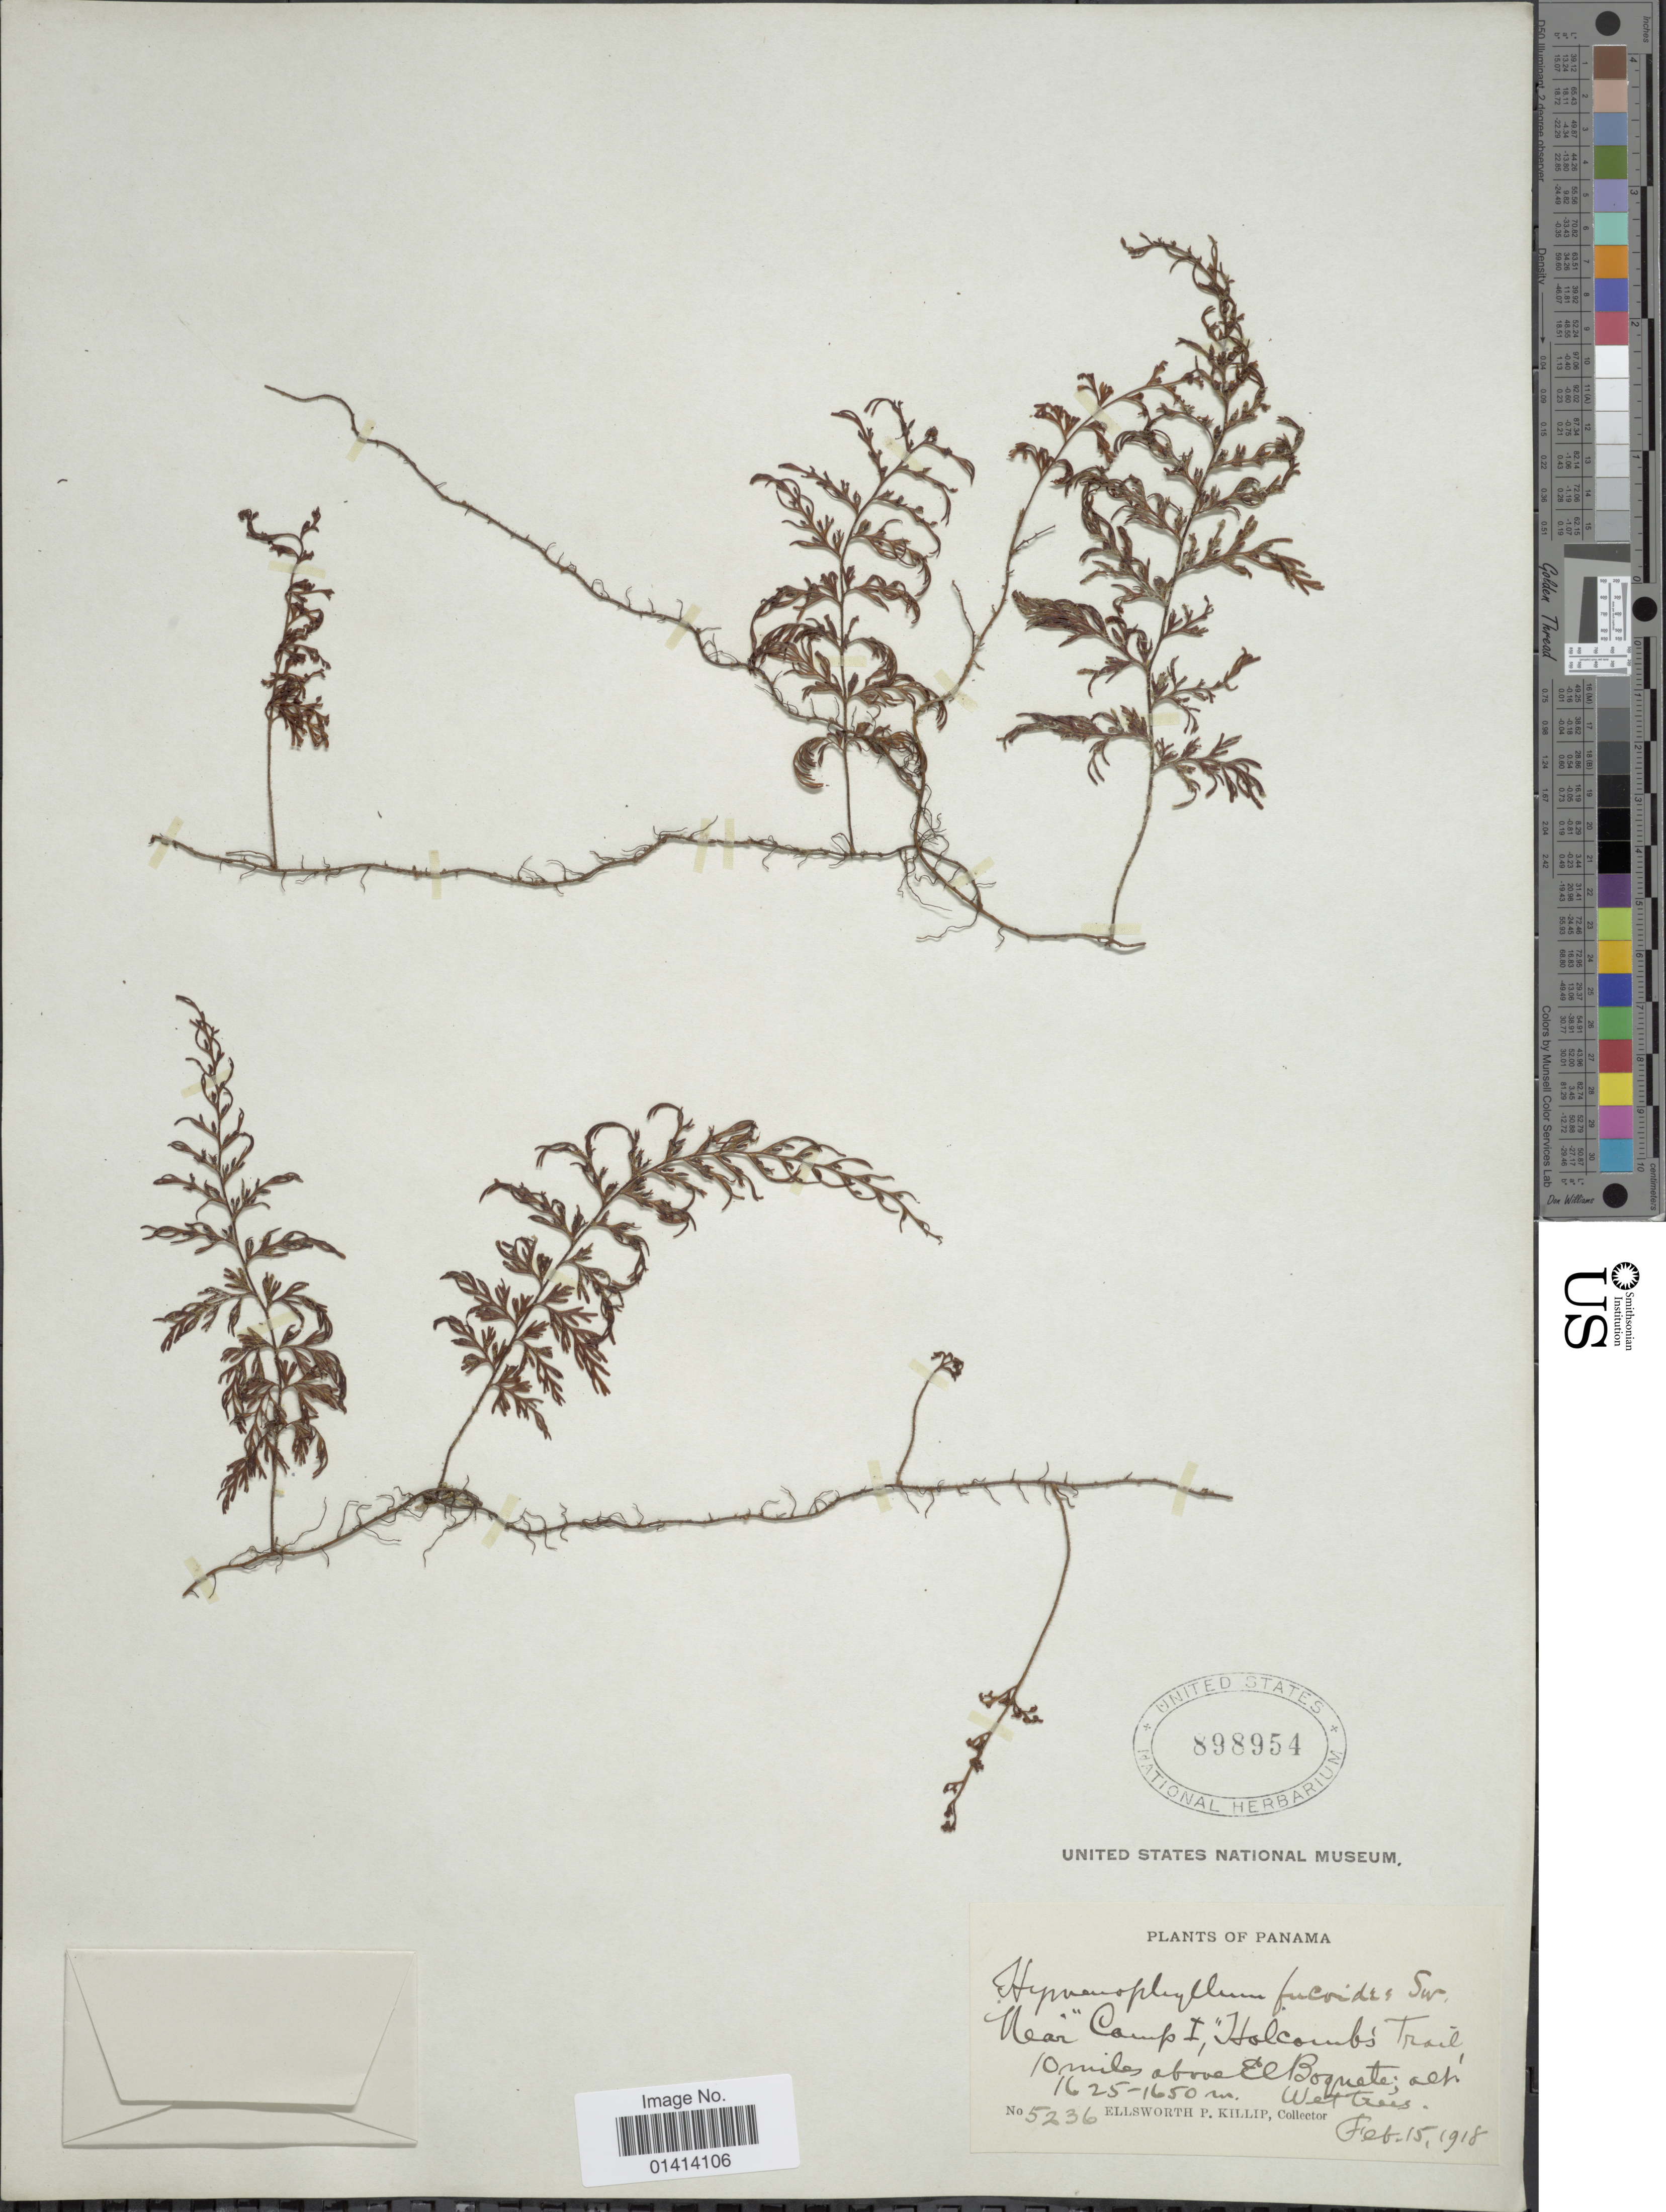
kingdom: Plantae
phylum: Tracheophyta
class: Polypodiopsida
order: Hymenophyllales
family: Hymenophyllaceae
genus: Hymenophyllum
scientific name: Hymenophyllum fucoides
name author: (Sw.) Sw.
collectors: E. P. Killip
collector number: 5236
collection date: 1918-02-15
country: Panama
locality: Near 'Camp I' Holcomb's Trail, 10 miles above El Boquete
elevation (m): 1625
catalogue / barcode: US 898954